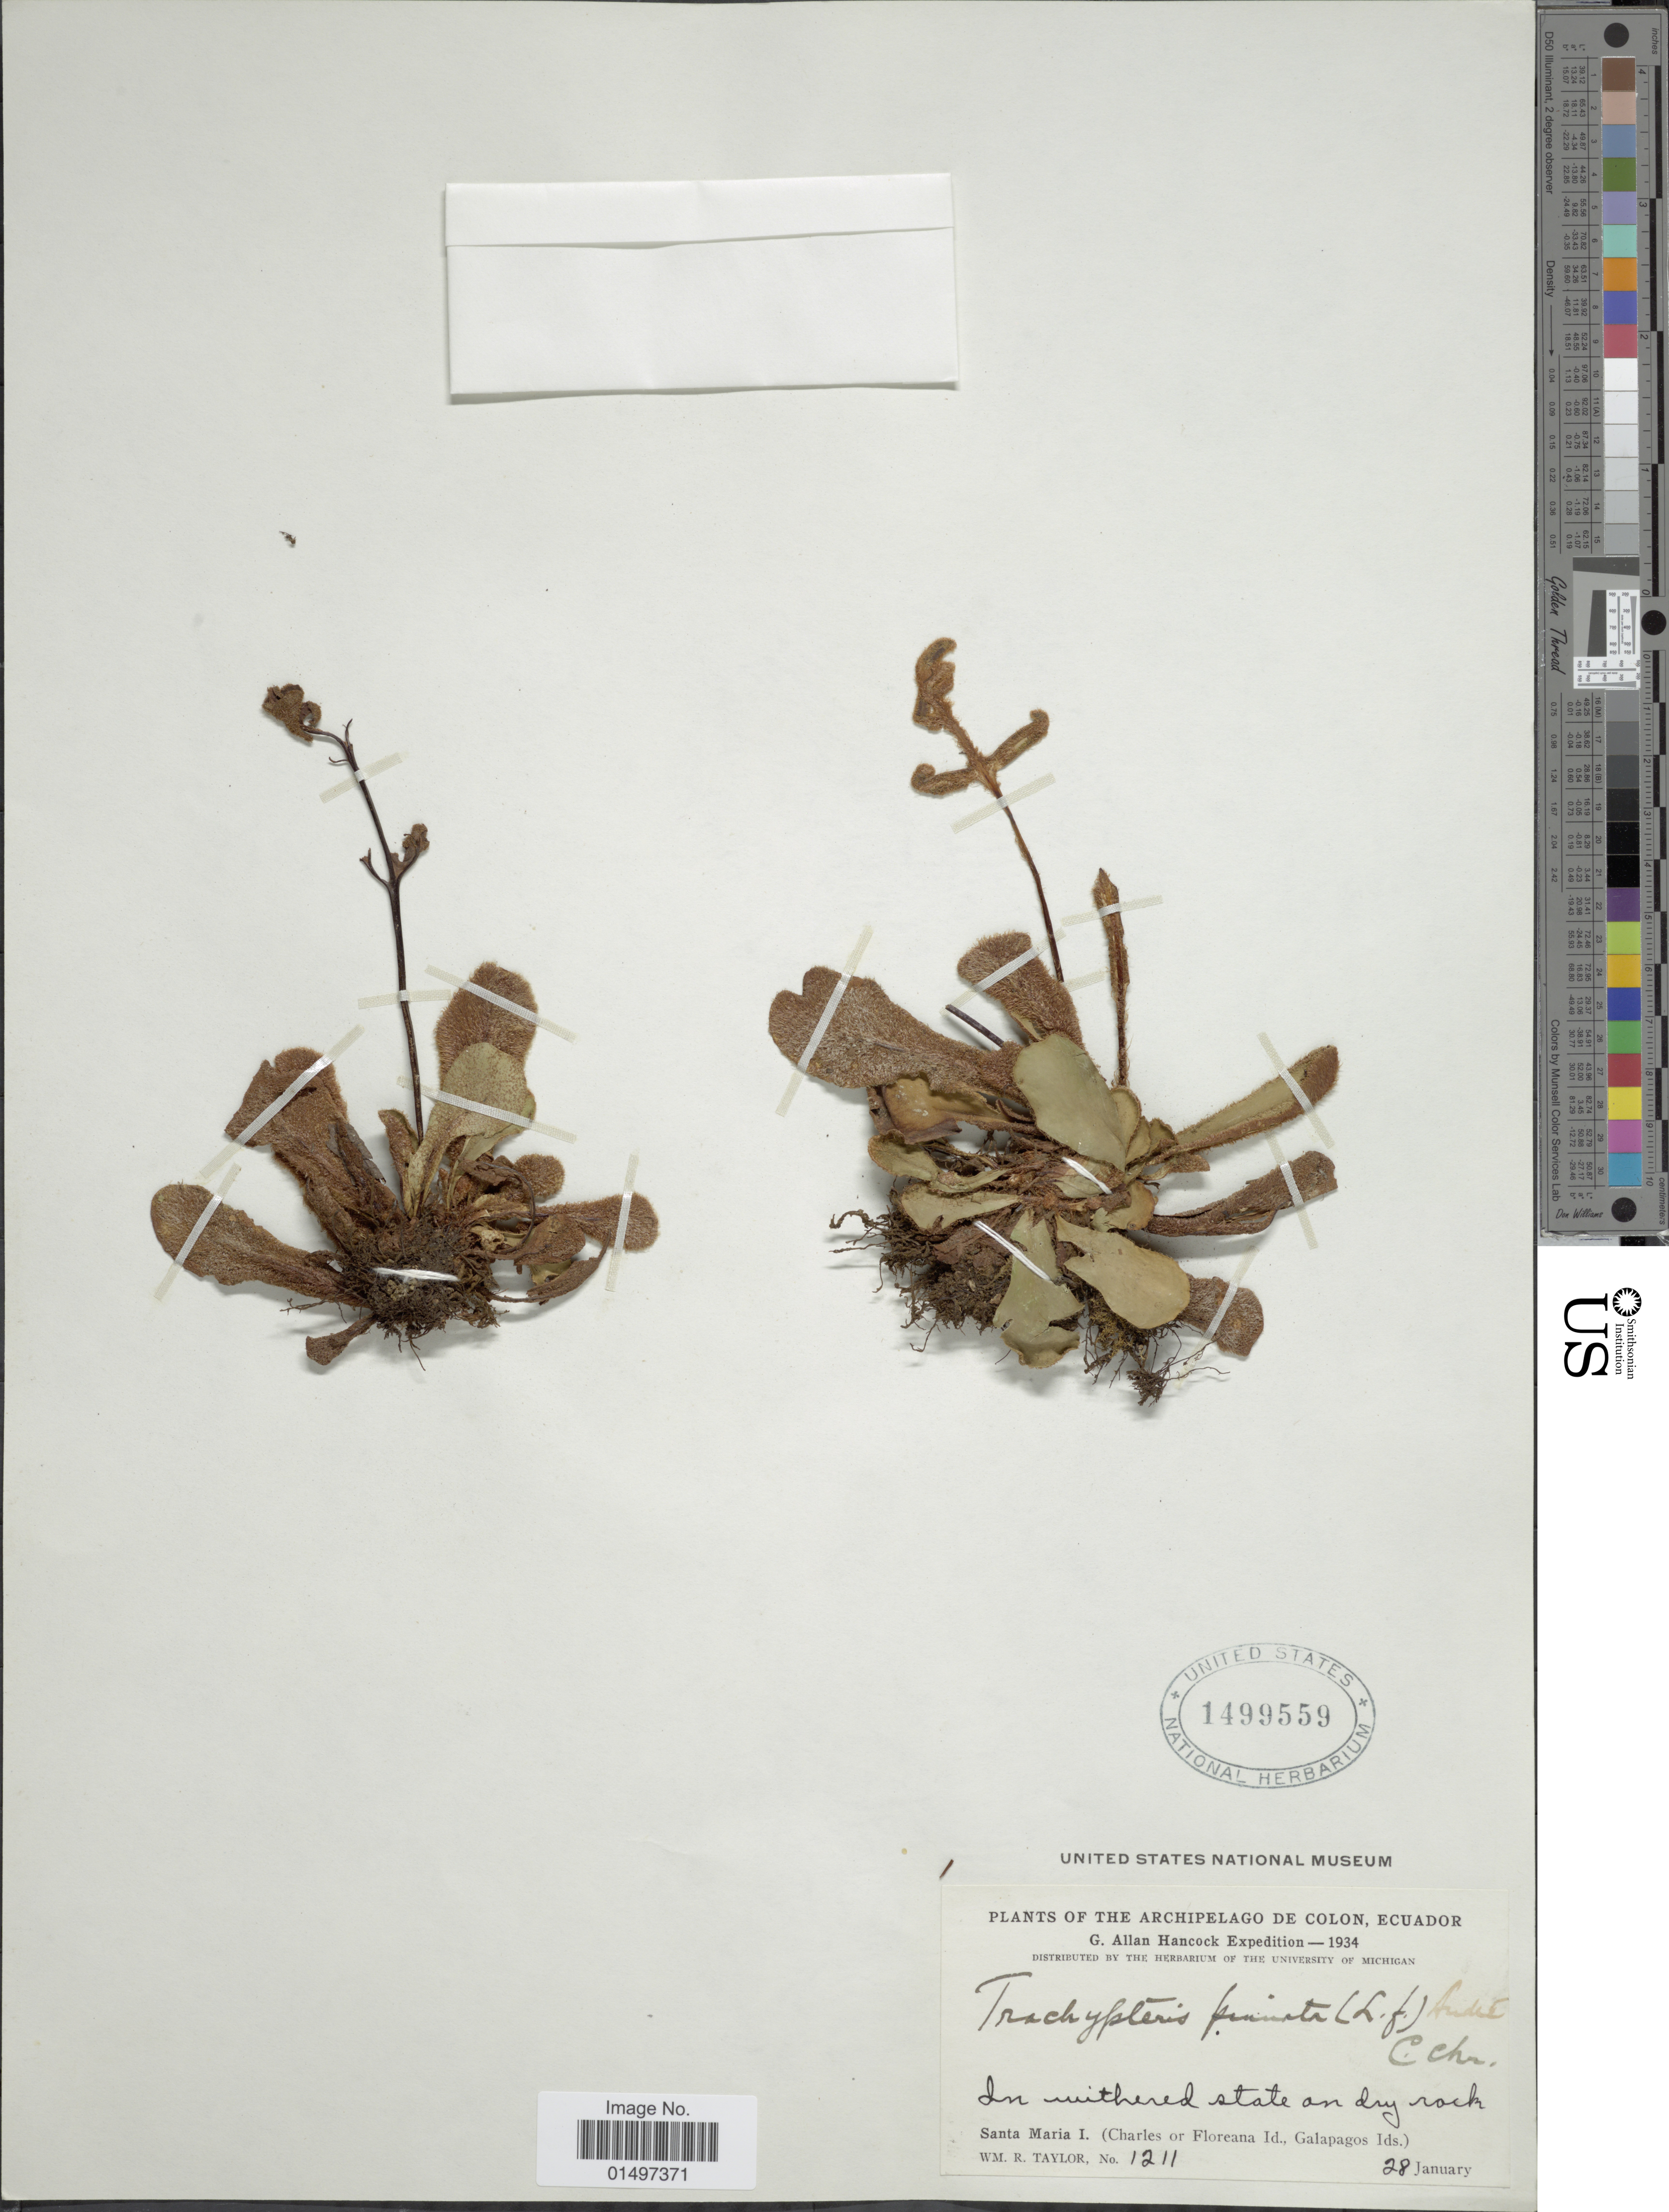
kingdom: Plantae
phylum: Tracheophyta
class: Polypodiopsida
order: Polypodiales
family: Pteridaceae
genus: Trachypteris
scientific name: Trachypteris pinnata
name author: (Hook. f.) C. Chr.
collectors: W. R. Taylor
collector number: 1211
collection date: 1934-01-28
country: Ecuador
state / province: Colón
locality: Santa Maria I. (Charles of Floreana Id., Galapagos Ids.). The Archipelago de Colon.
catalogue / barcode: US 1499559